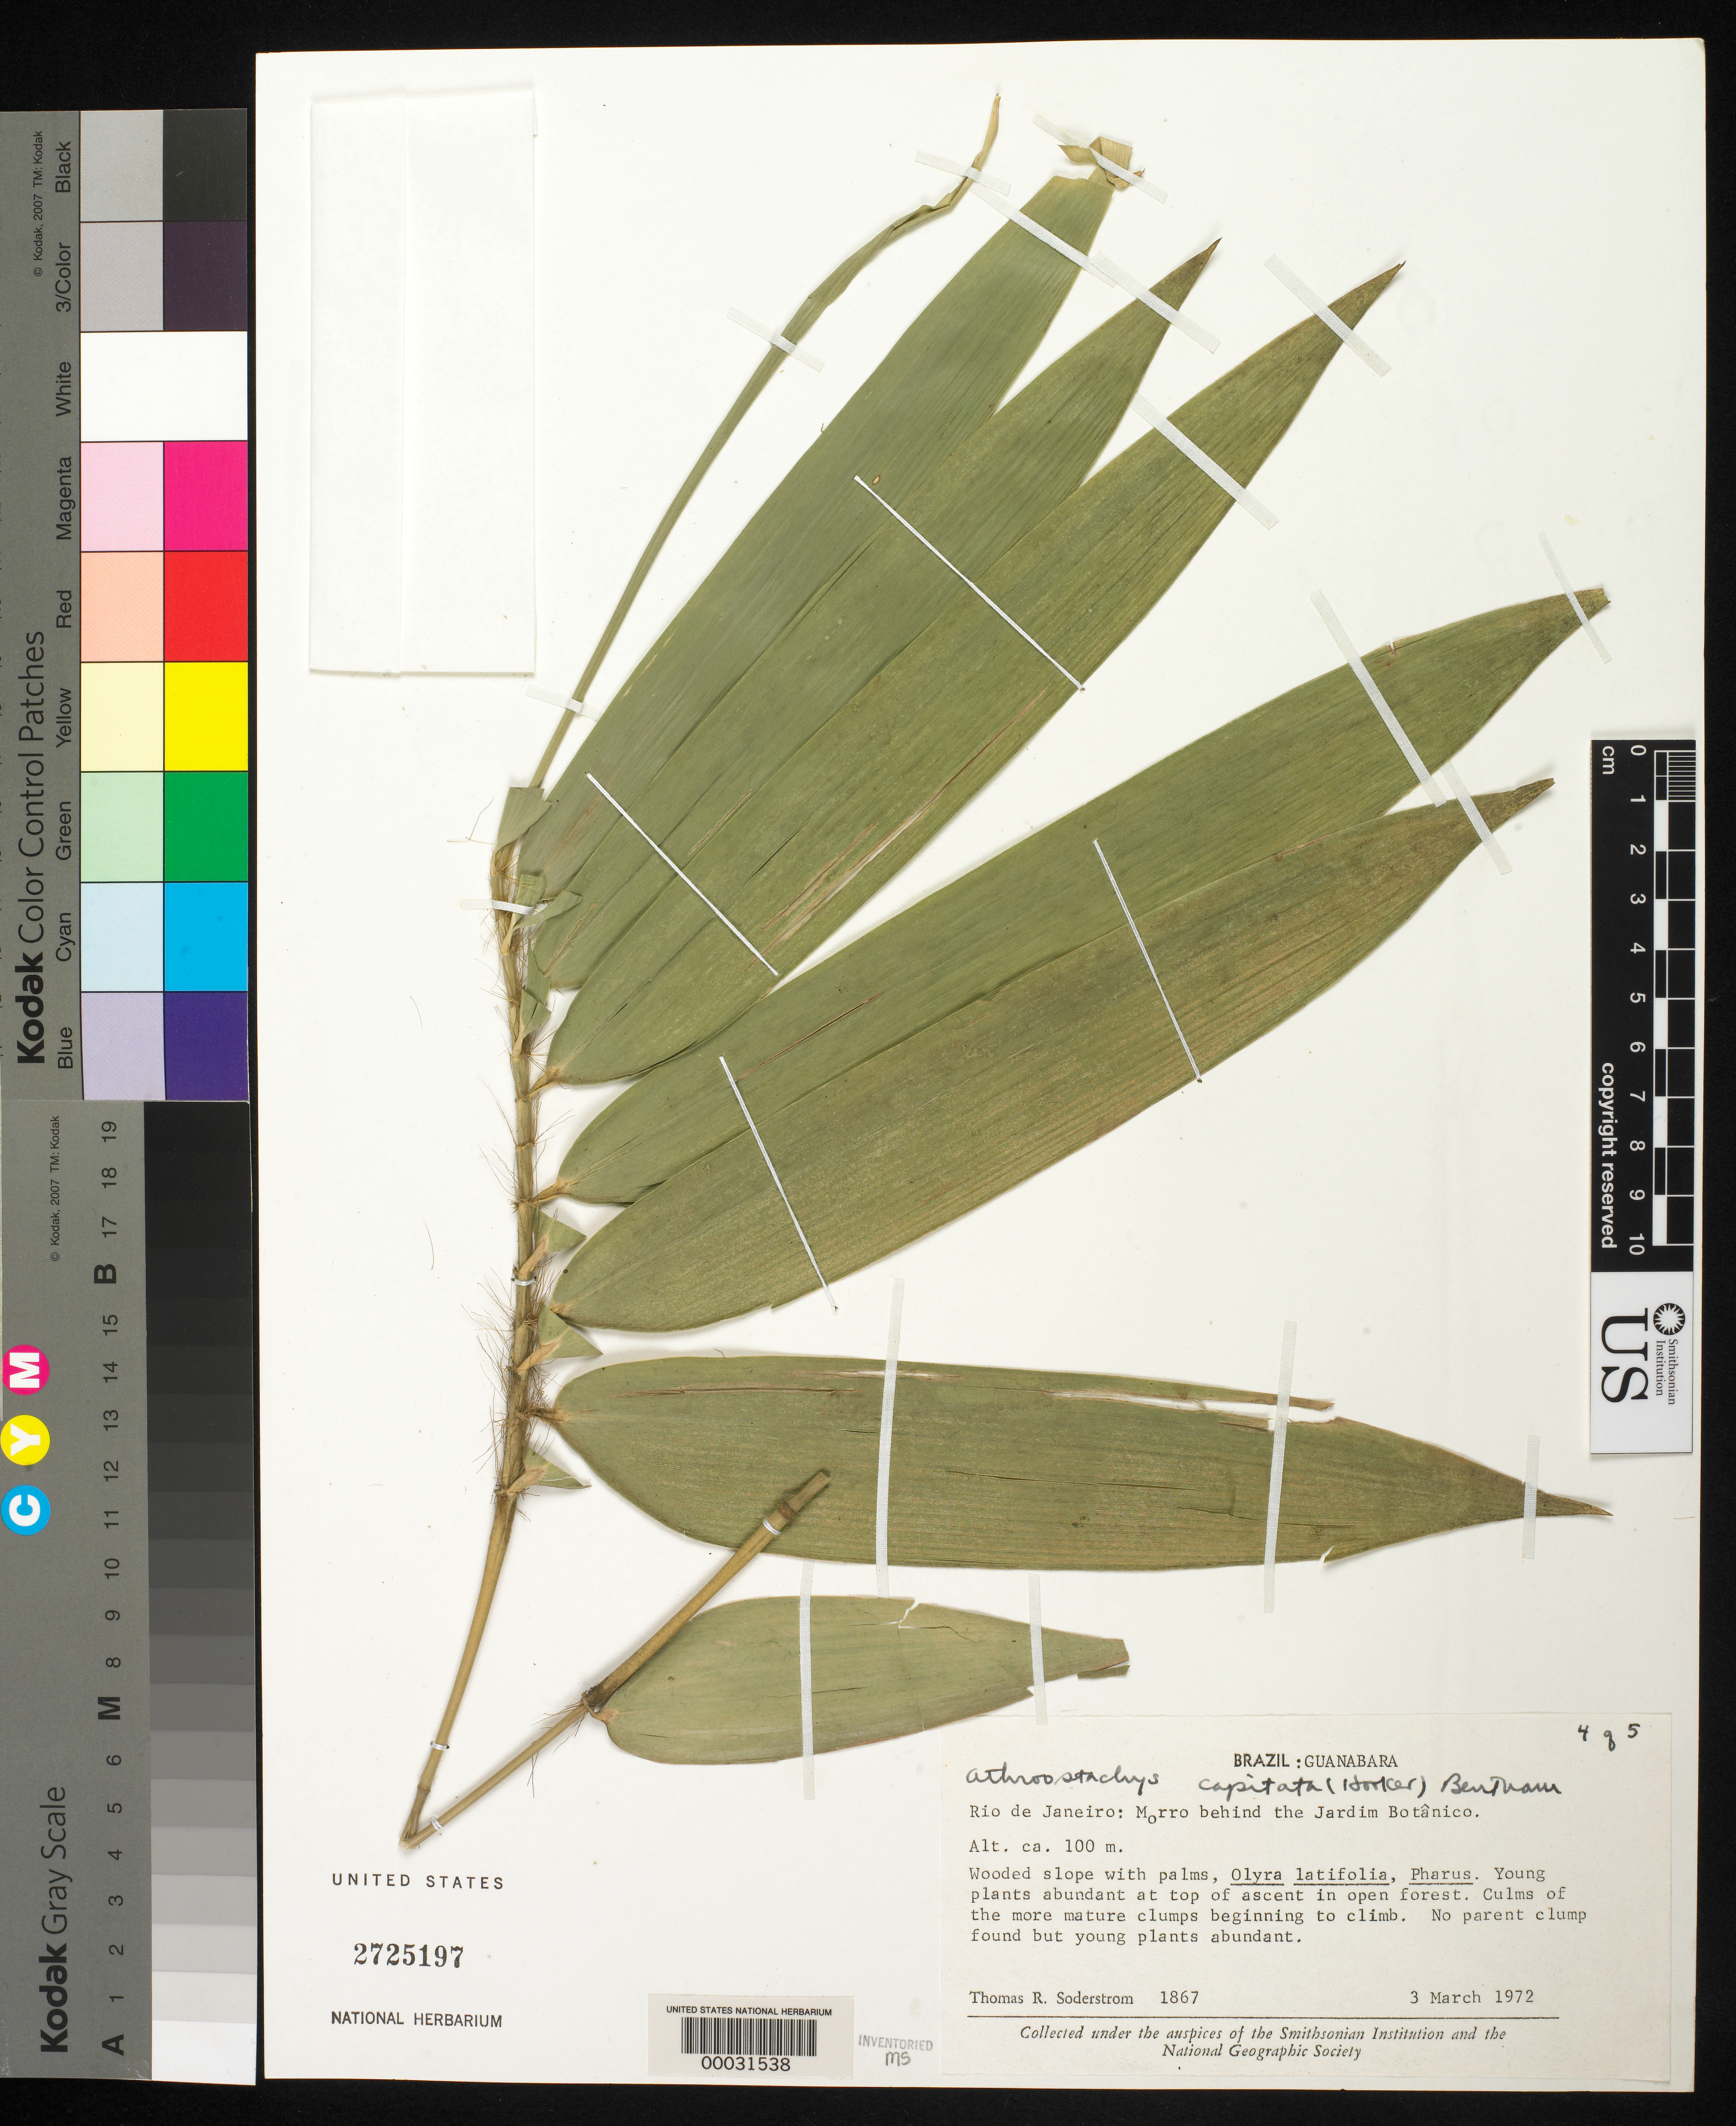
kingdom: Plantae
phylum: Tracheophyta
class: Liliopsida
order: Poales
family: Poaceae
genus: Athroostachys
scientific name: Athroostachys capitata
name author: (Hook.) Benth.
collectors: T. R. Soderstrom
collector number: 1867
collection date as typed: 03 Mar 1972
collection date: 1972-03-03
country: Brazil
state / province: Rio de Janeiro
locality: Rio de janeiro. [in former guanabara state]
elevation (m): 100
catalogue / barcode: US 2725197